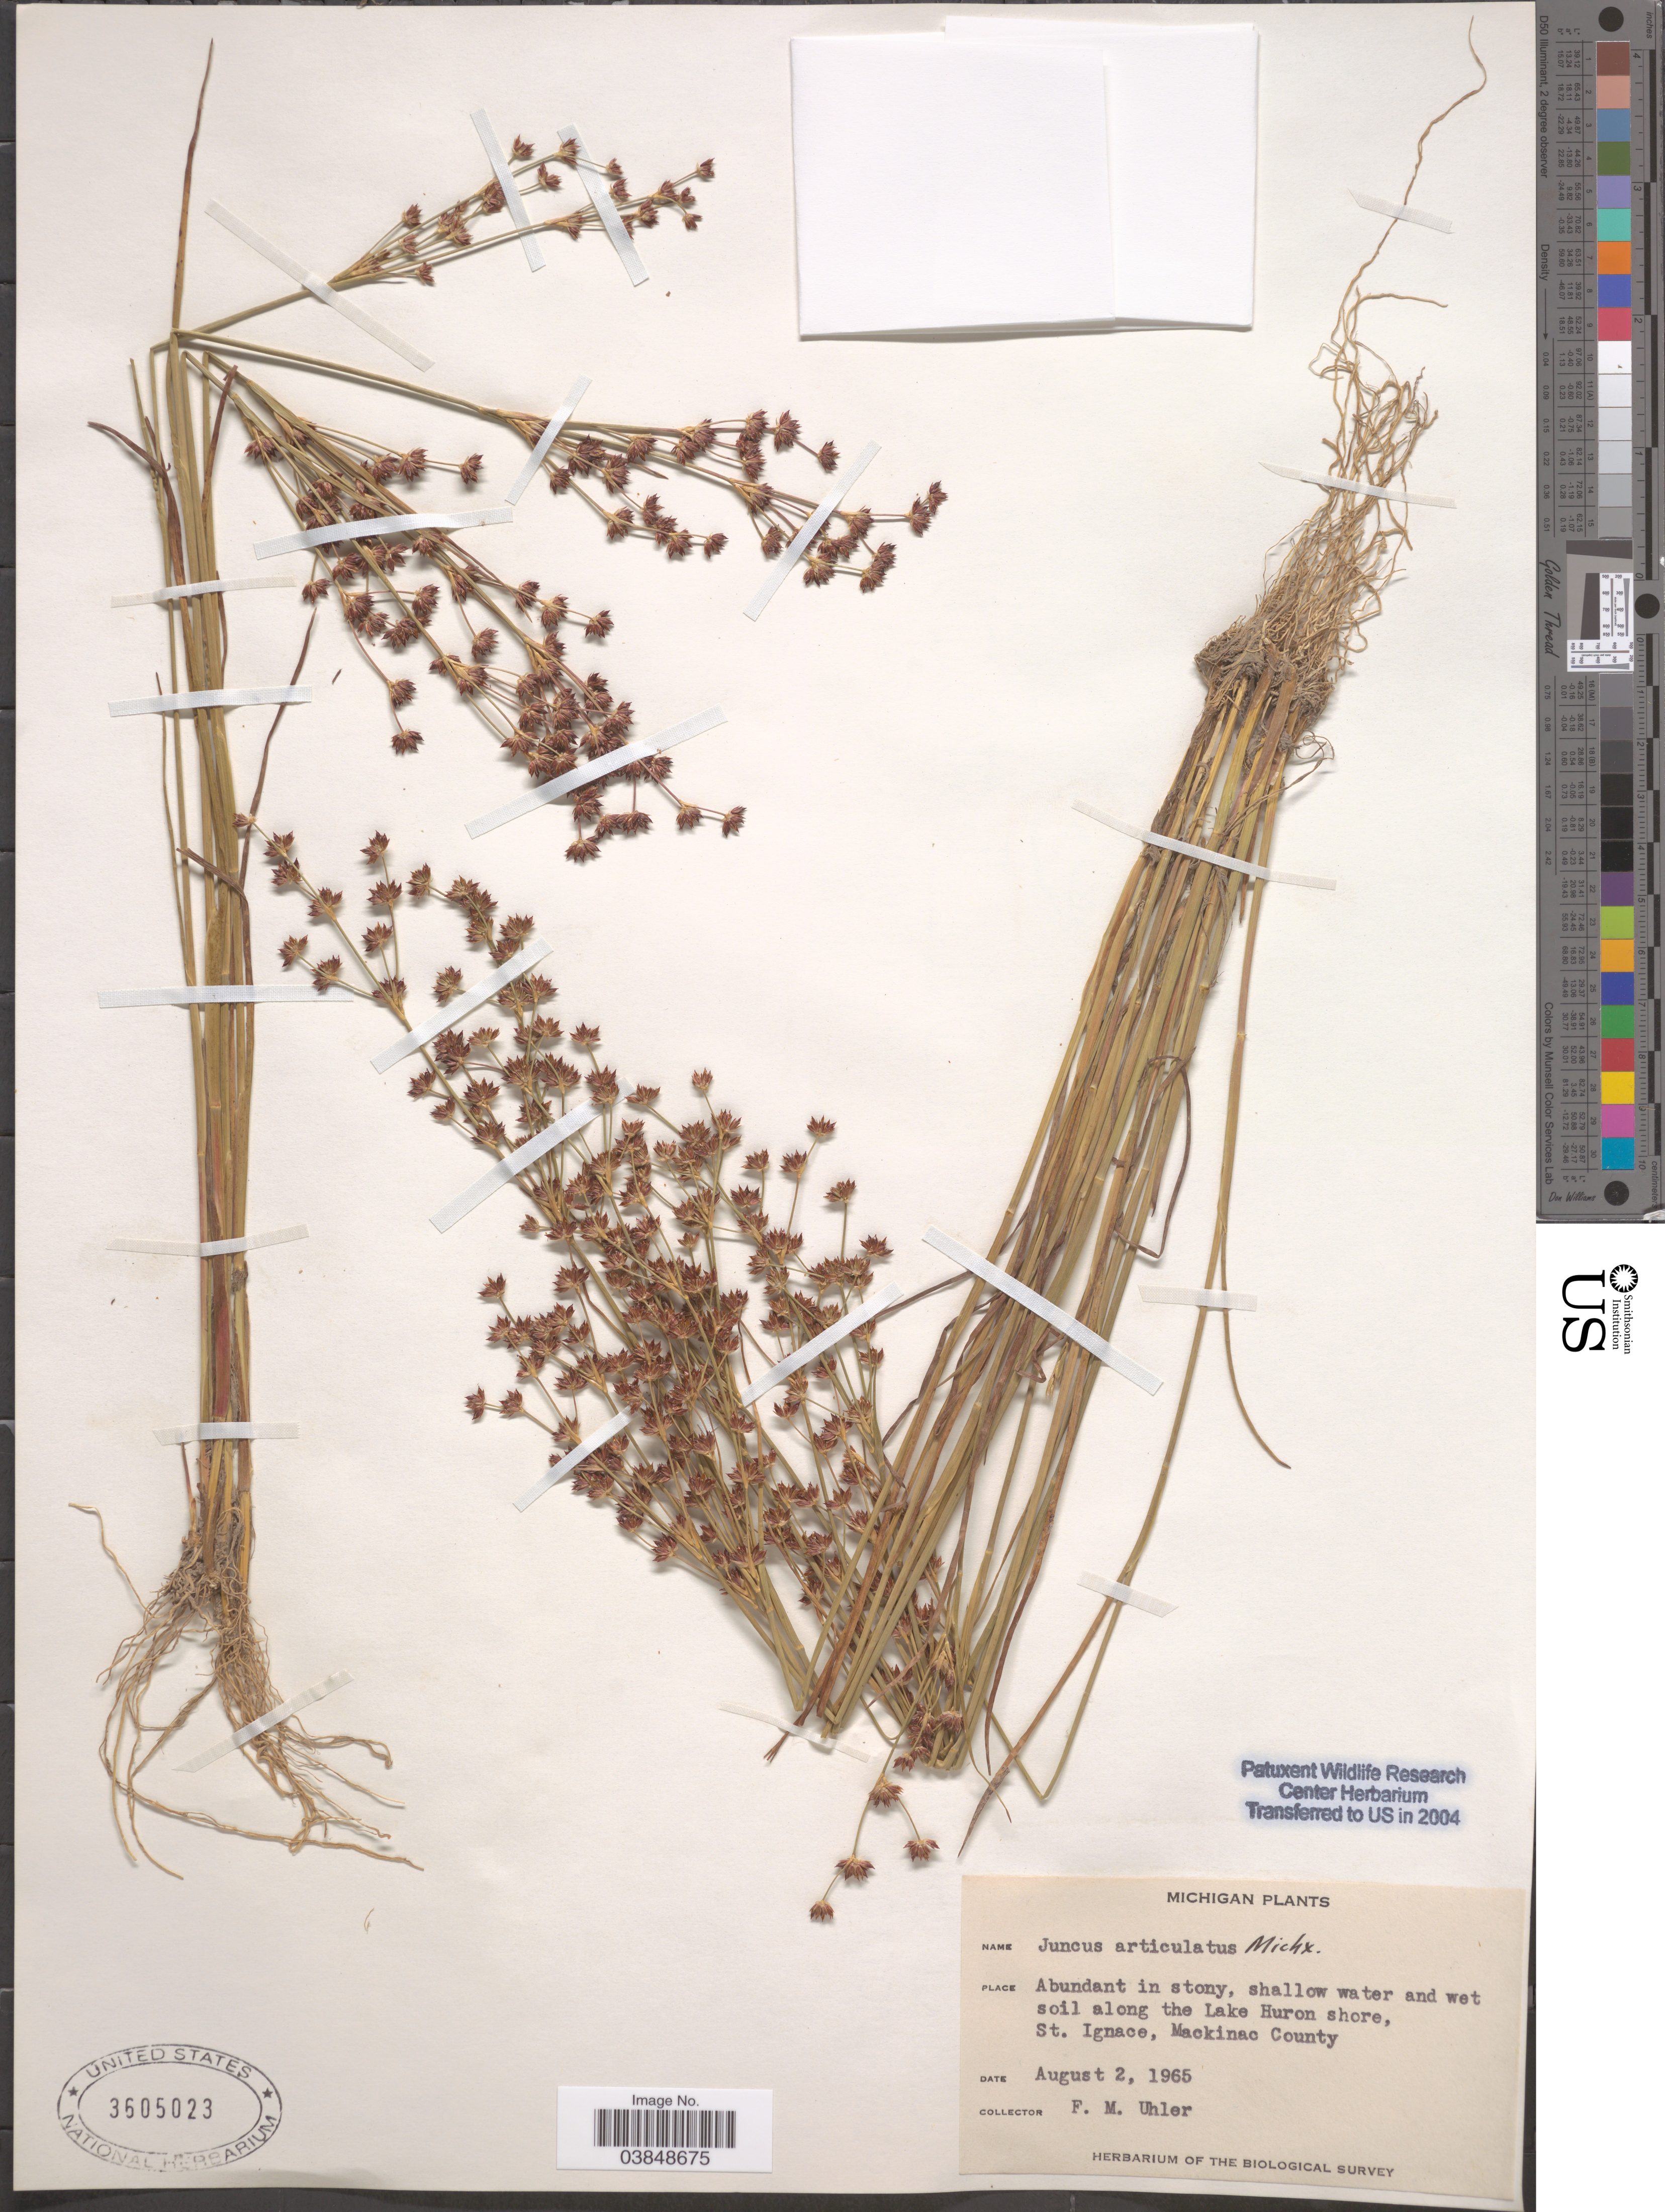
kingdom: Plantae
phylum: Tracheophyta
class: Liliopsida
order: Poales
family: Juncaceae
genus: Juncus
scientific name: Juncus acuminatus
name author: Michx.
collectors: F. M. Uhler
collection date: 1965-08-02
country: United States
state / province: Michigan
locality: Along the Lake Huron shore, St. Ignace, Mackinac County.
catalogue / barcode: US 3605023